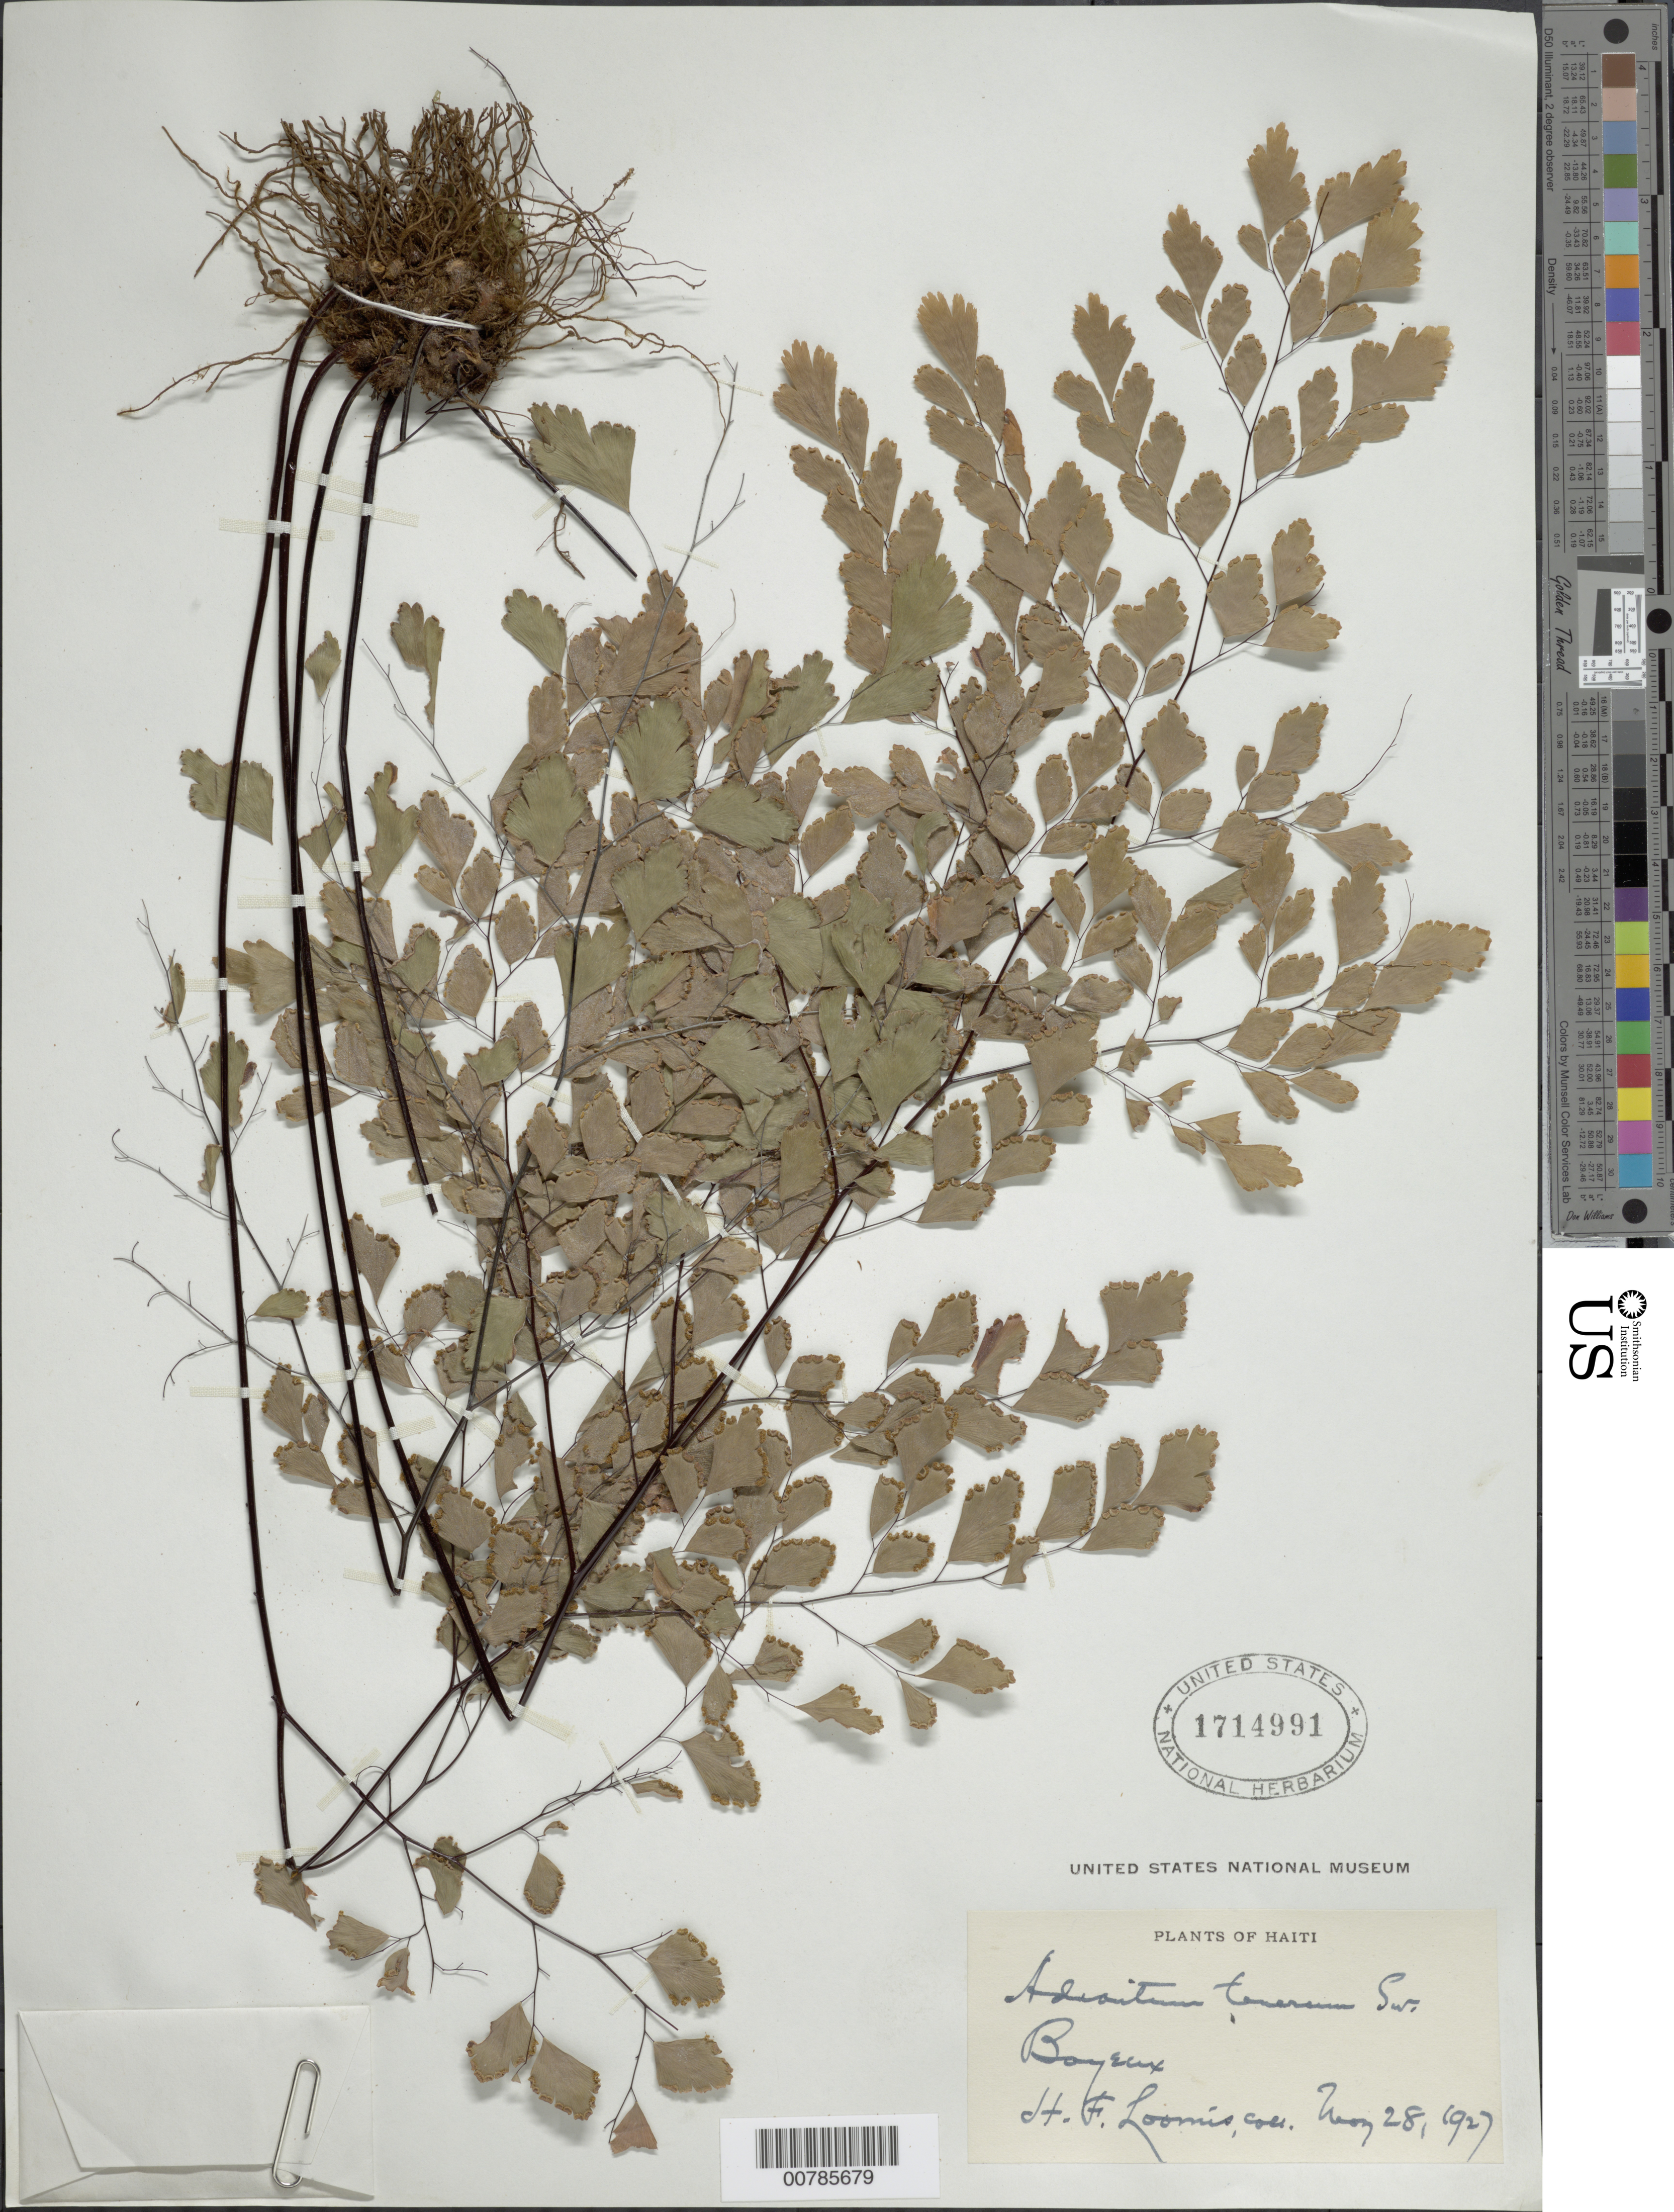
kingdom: Plantae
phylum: Tracheophyta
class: Polypodiopsida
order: Polypodiales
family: Pteridaceae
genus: Adiantum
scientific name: Adiantum tenerum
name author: Sw.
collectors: H. F. Loomis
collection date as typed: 28 May 1927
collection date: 1927-05-28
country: Haiti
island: Hispaniola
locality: Bayeux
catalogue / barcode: US 1714991